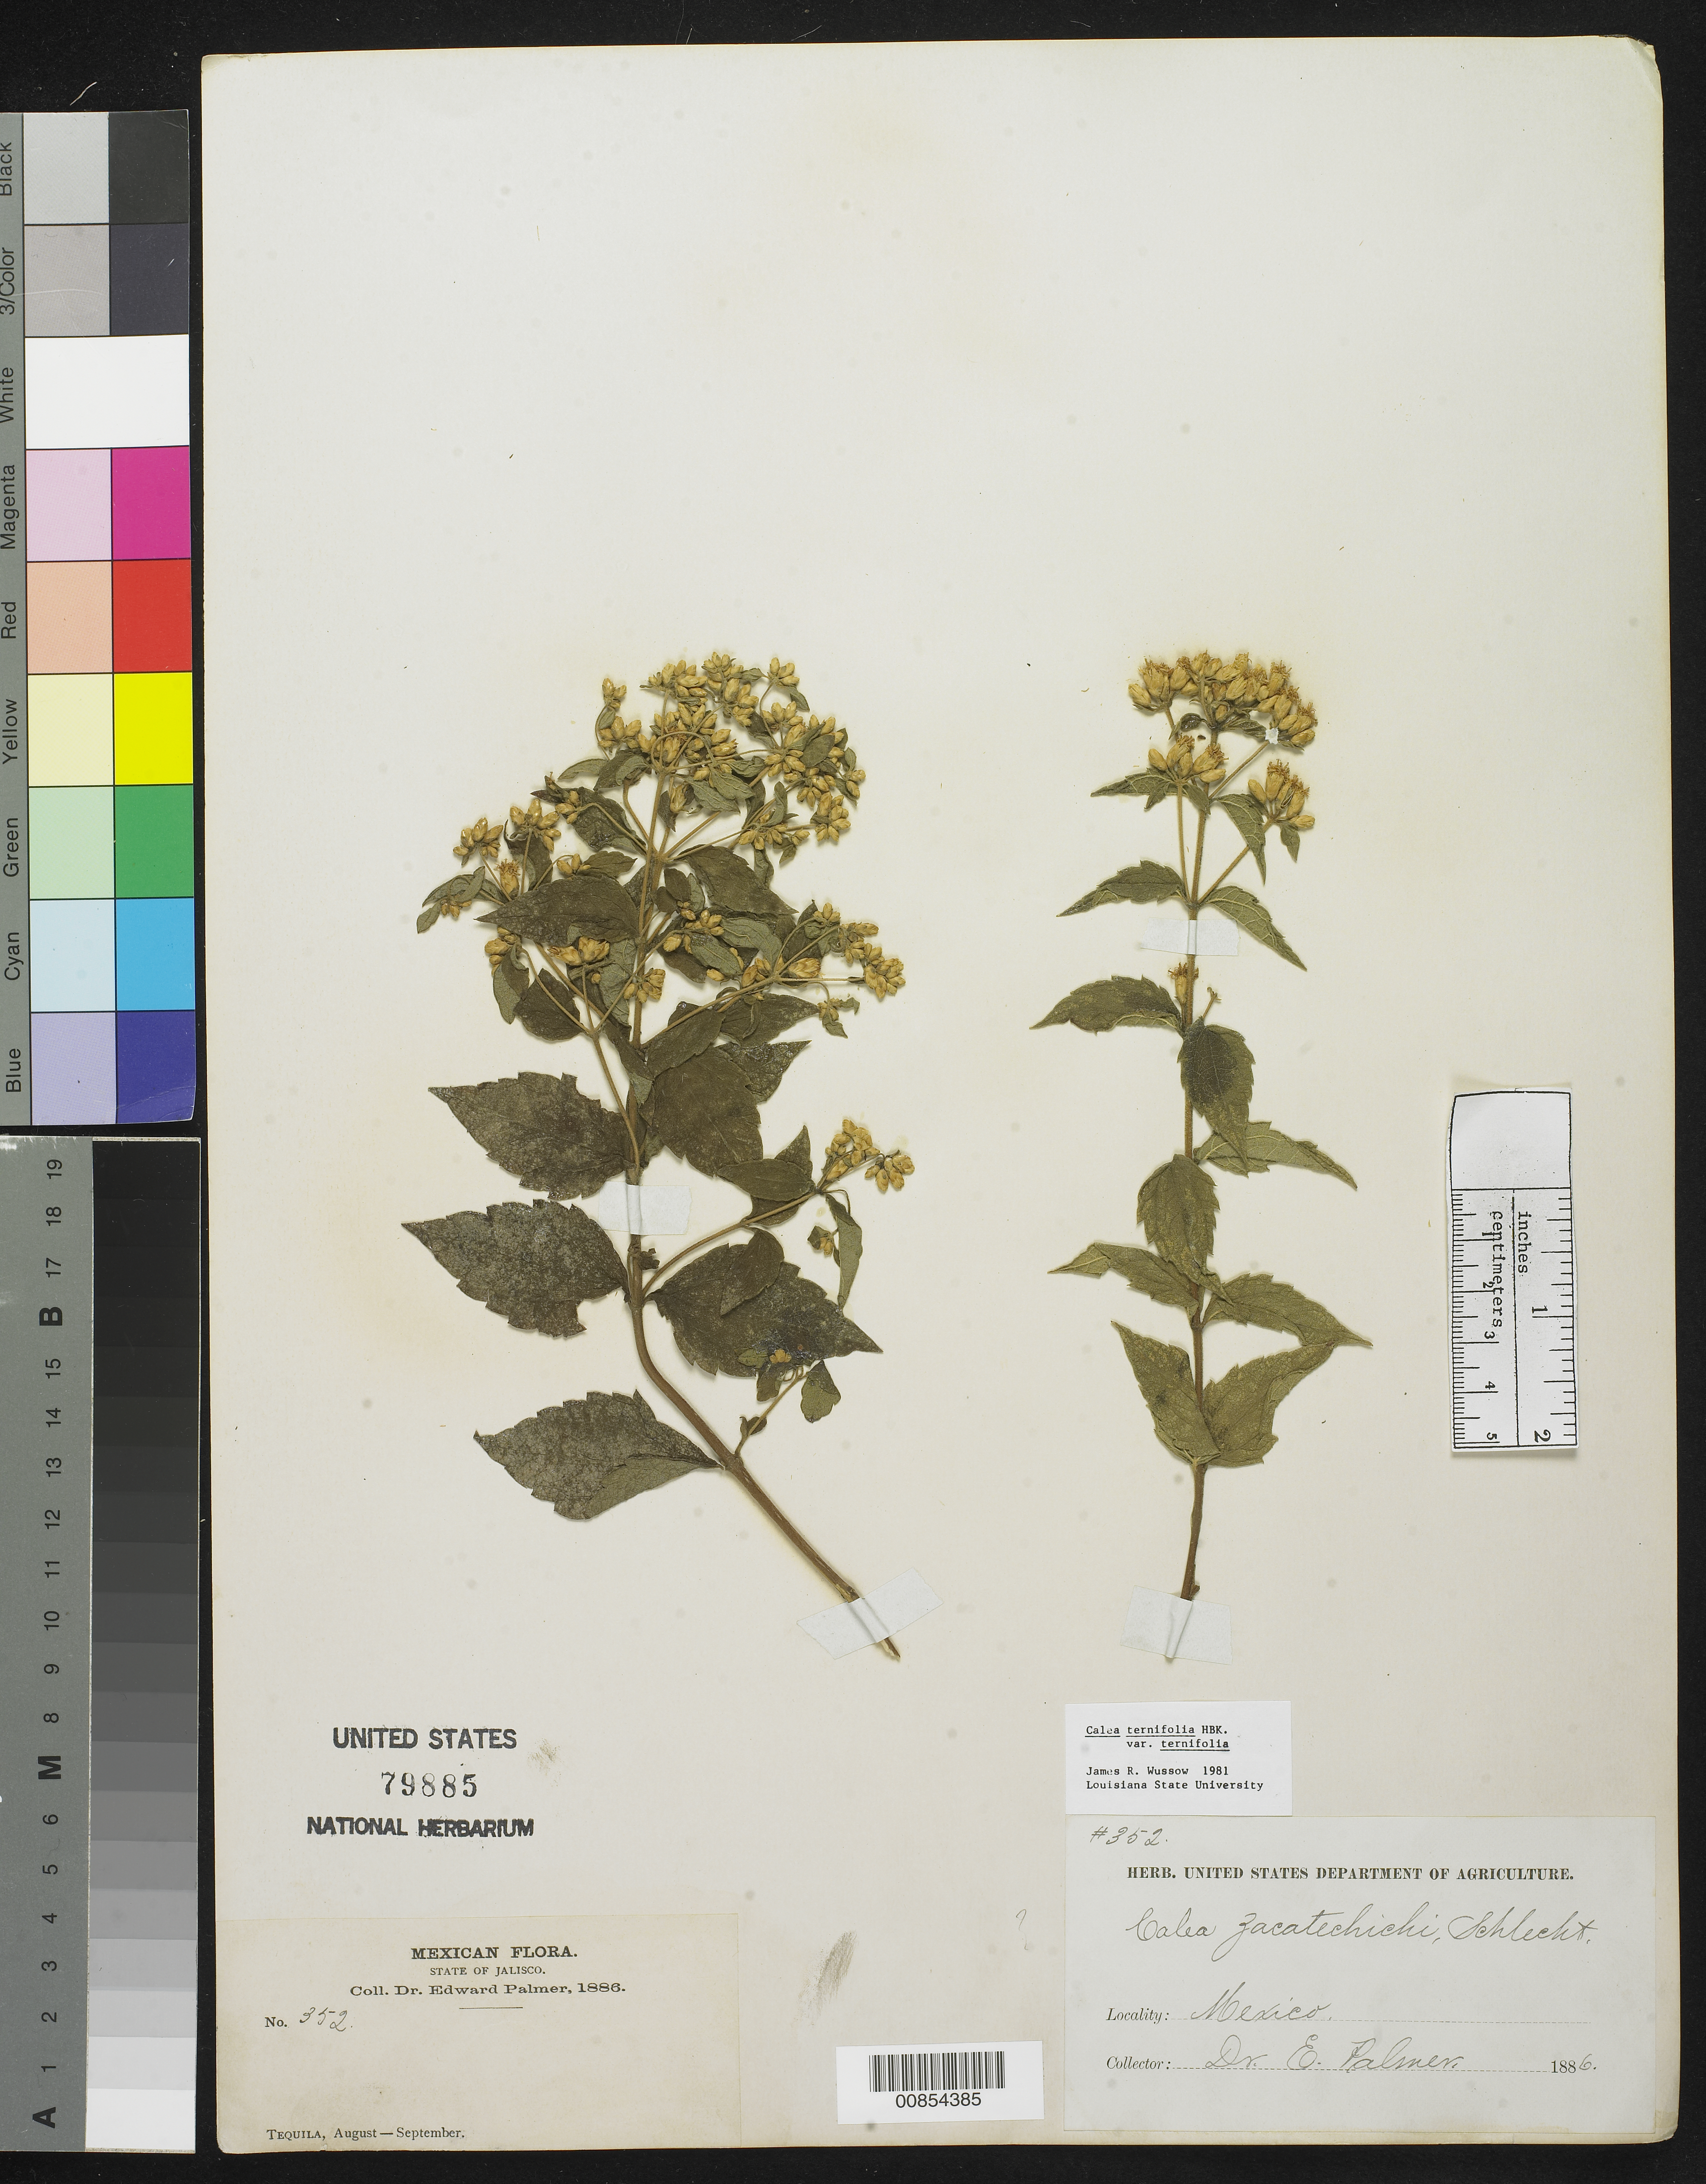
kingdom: Plantae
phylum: Tracheophyta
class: Magnoliopsida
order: Asterales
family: Asteraceae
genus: Calea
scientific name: Calea ternifolia var. ternifolia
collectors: E. Palmer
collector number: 352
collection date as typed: Aug 1886 to -- Sep 1886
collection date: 1886-08/1886-09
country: Mexico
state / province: Jalisco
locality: Tequila, Jalisco.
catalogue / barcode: US 79885